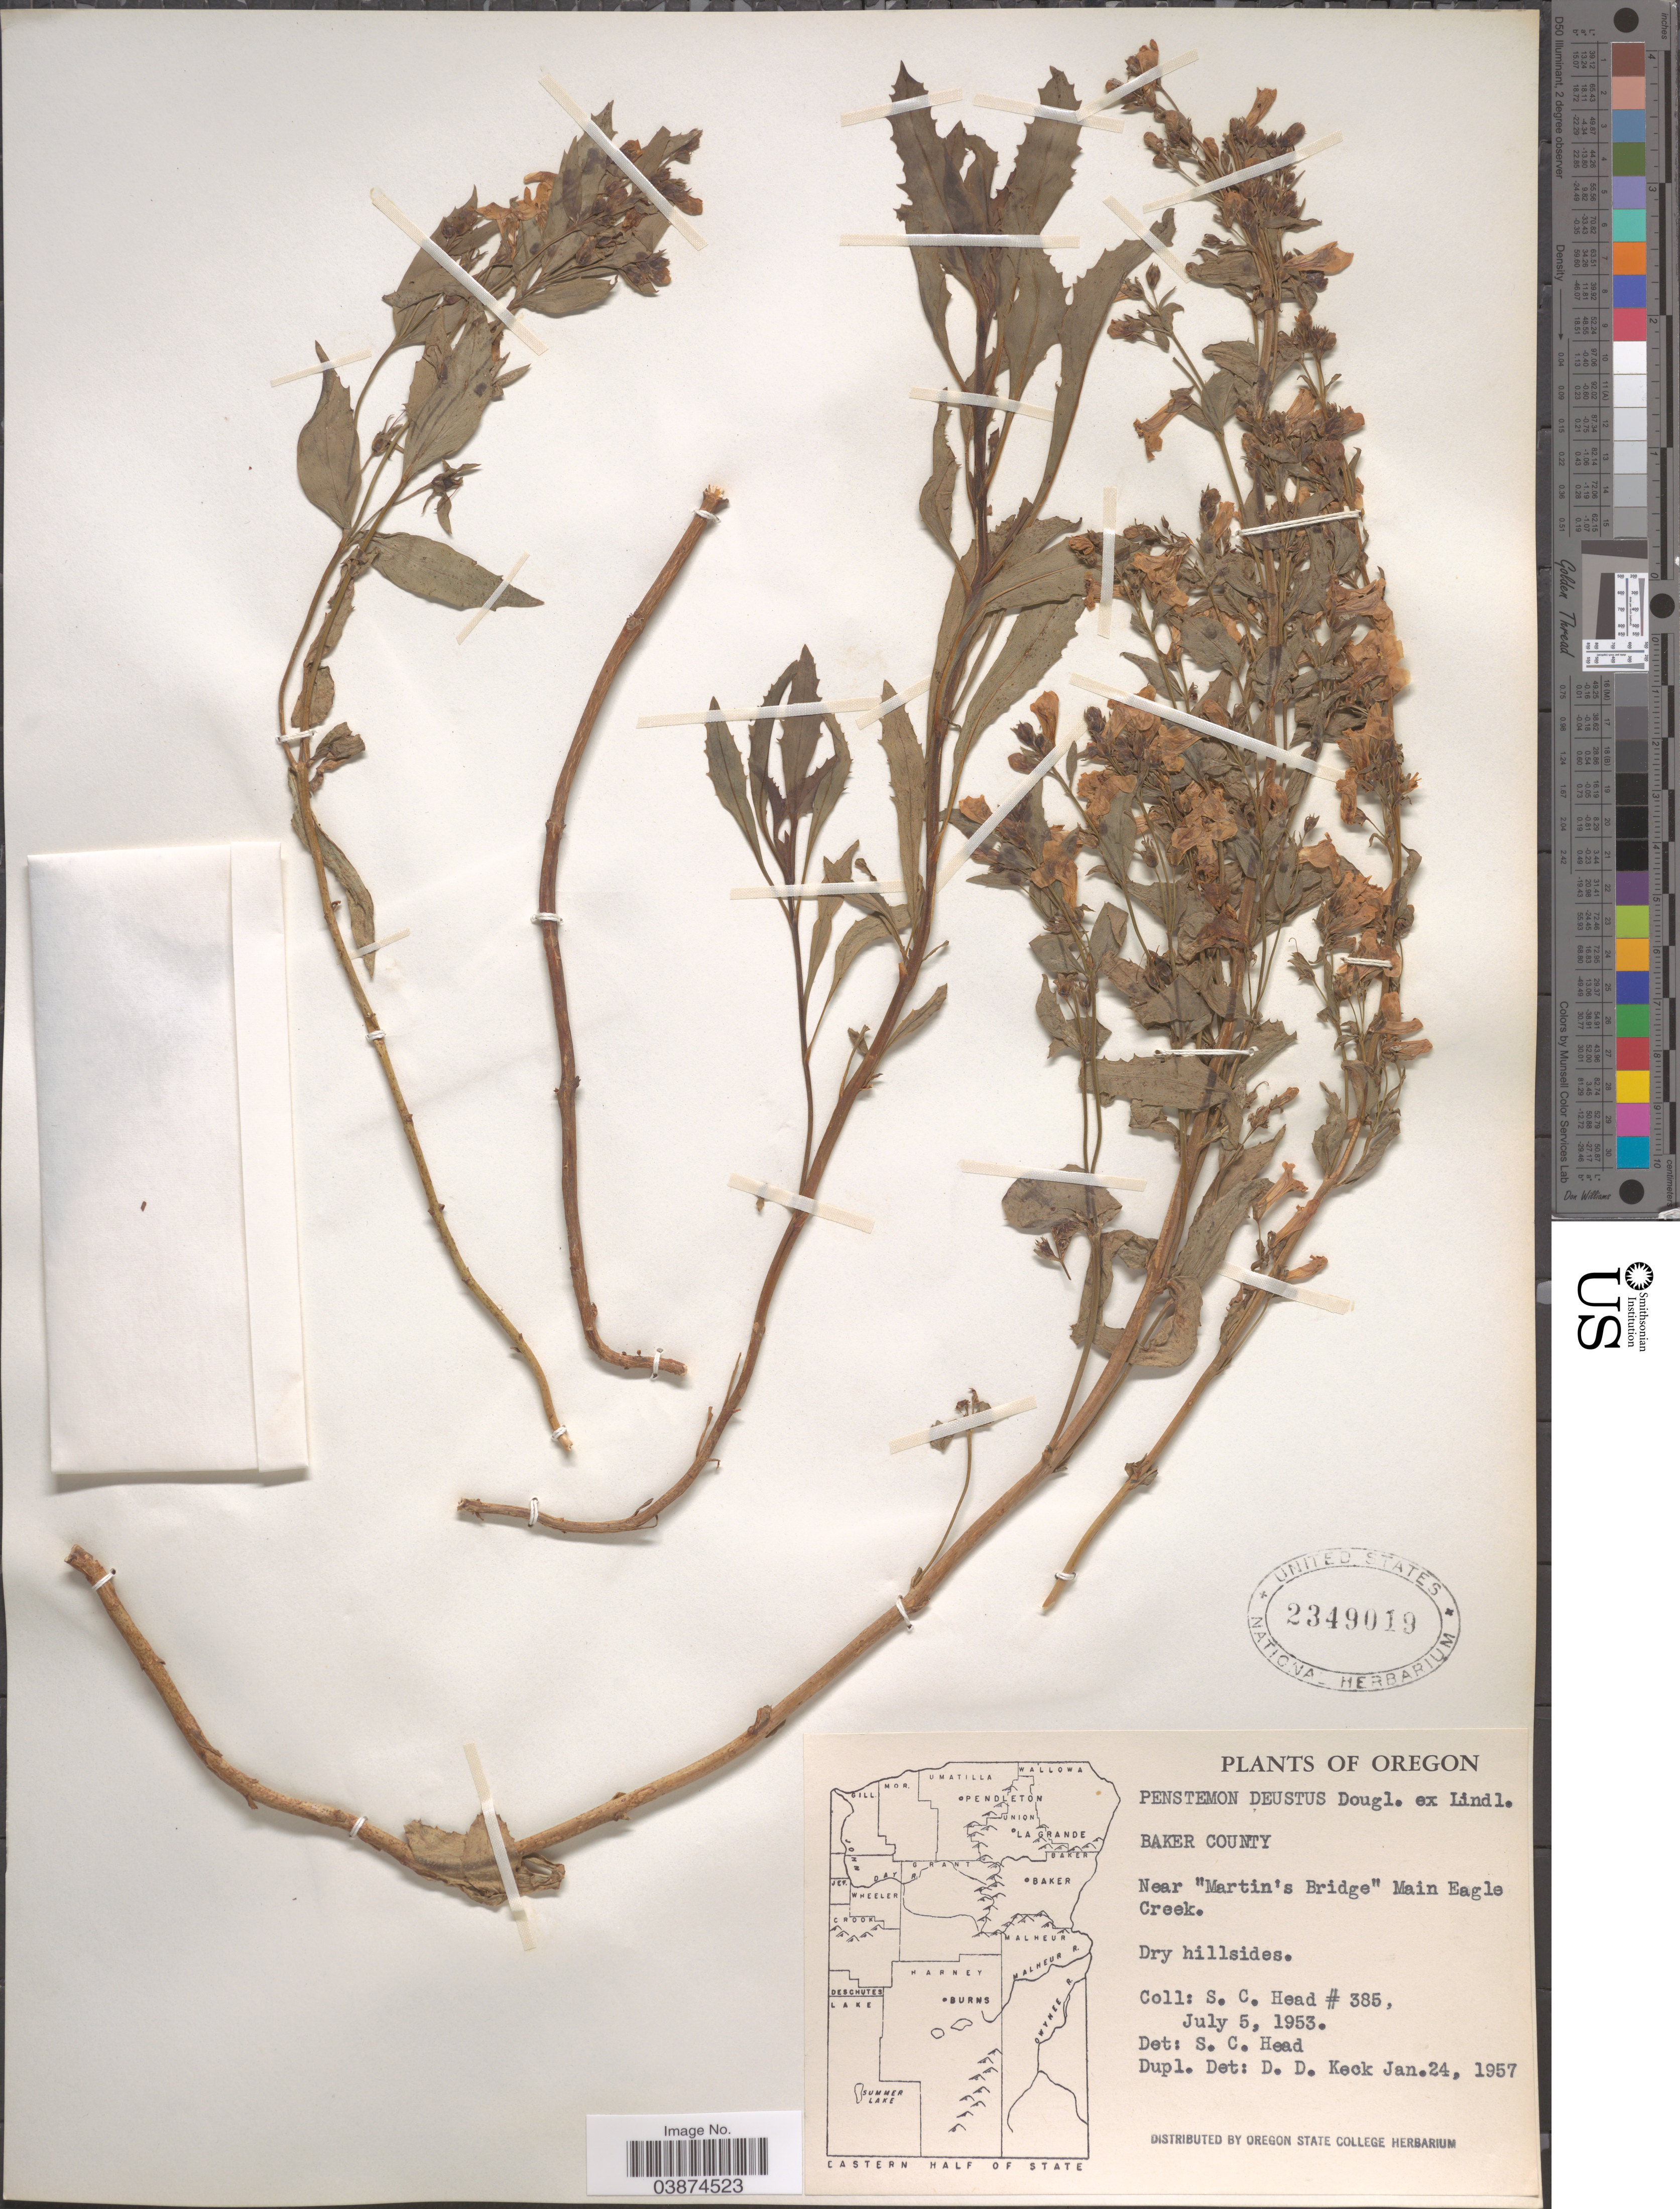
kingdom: Plantae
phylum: Tracheophyta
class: Magnoliopsida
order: Lamiales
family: Plantaginaceae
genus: Penstemon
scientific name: Penstemon deustus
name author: Douglas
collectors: S. Head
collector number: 385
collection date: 1953-07-05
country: United States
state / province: Oregon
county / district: Baker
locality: Near "Martin's Bridge" Main Eagle Creek.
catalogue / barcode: US 2349019